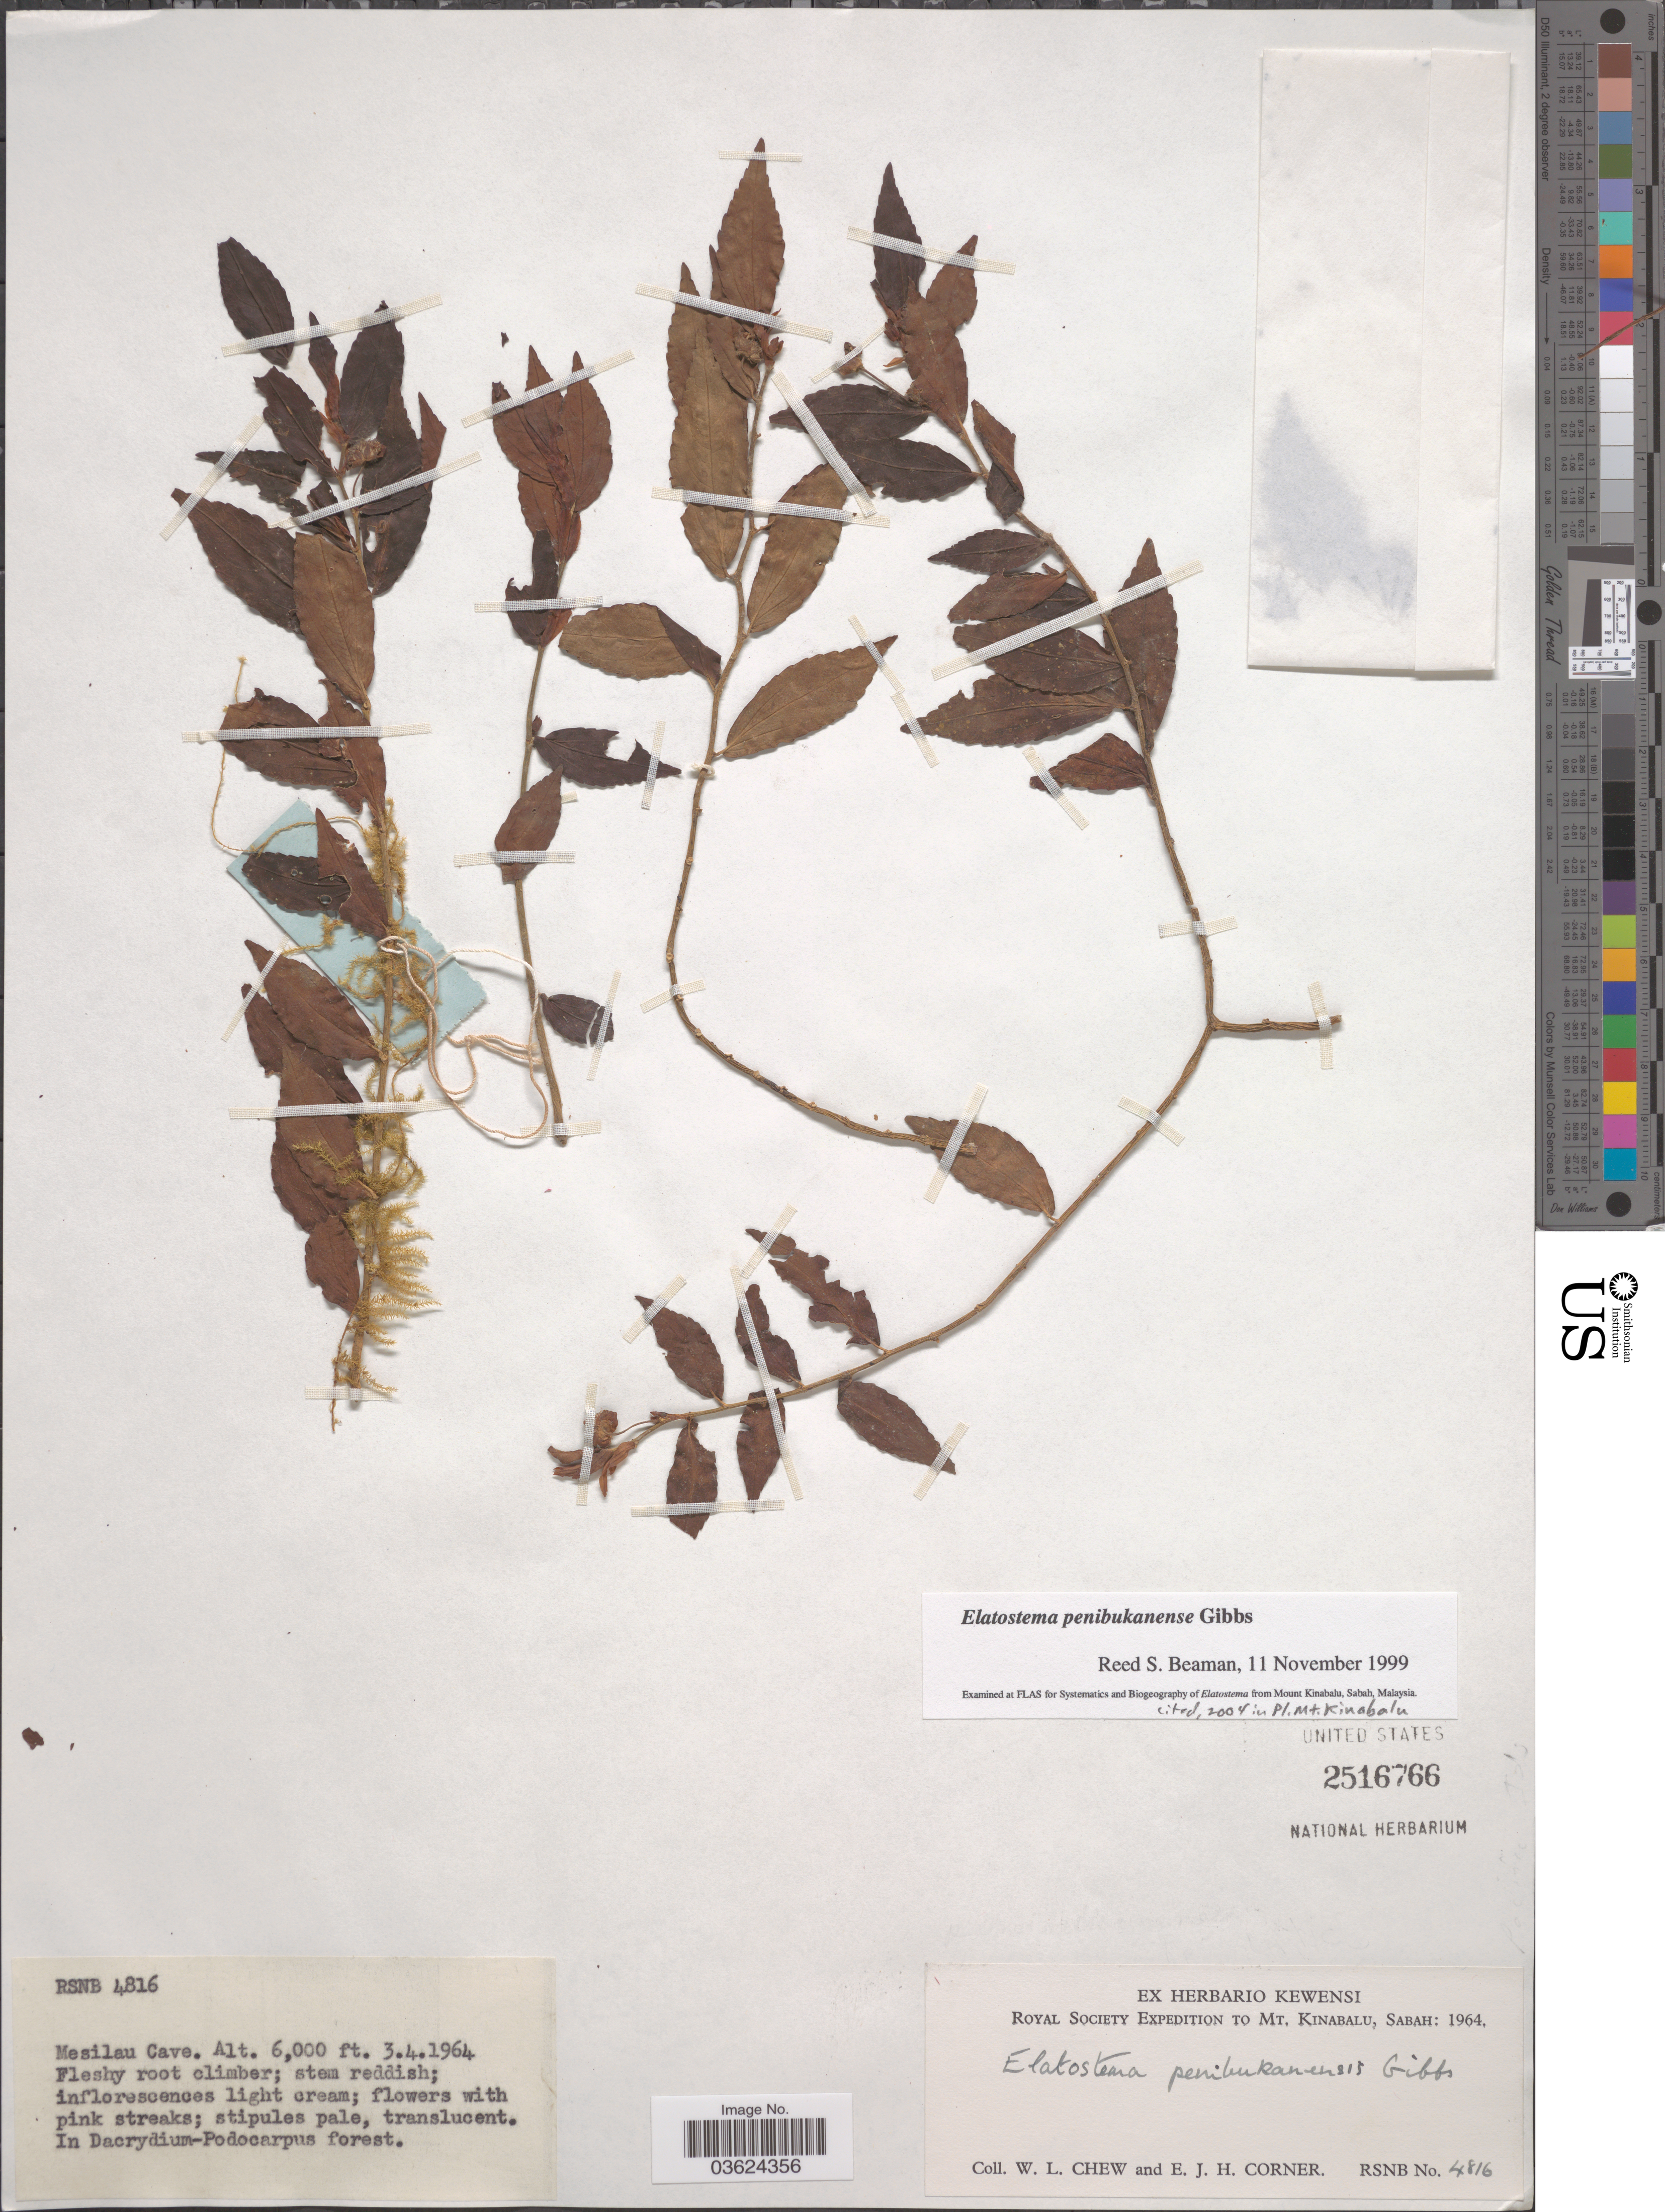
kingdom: Plantae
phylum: Tracheophyta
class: Magnoliopsida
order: Rosales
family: Urticaceae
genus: Elatostema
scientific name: Elatostema penibukanense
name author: Gibbs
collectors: W. Chew & E. Corner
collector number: RSNB 4816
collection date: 1964-04-03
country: Malaysia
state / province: Sabah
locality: Mesilau Cave. Mt. Kinabalu.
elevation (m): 1829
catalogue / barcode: US 2516766